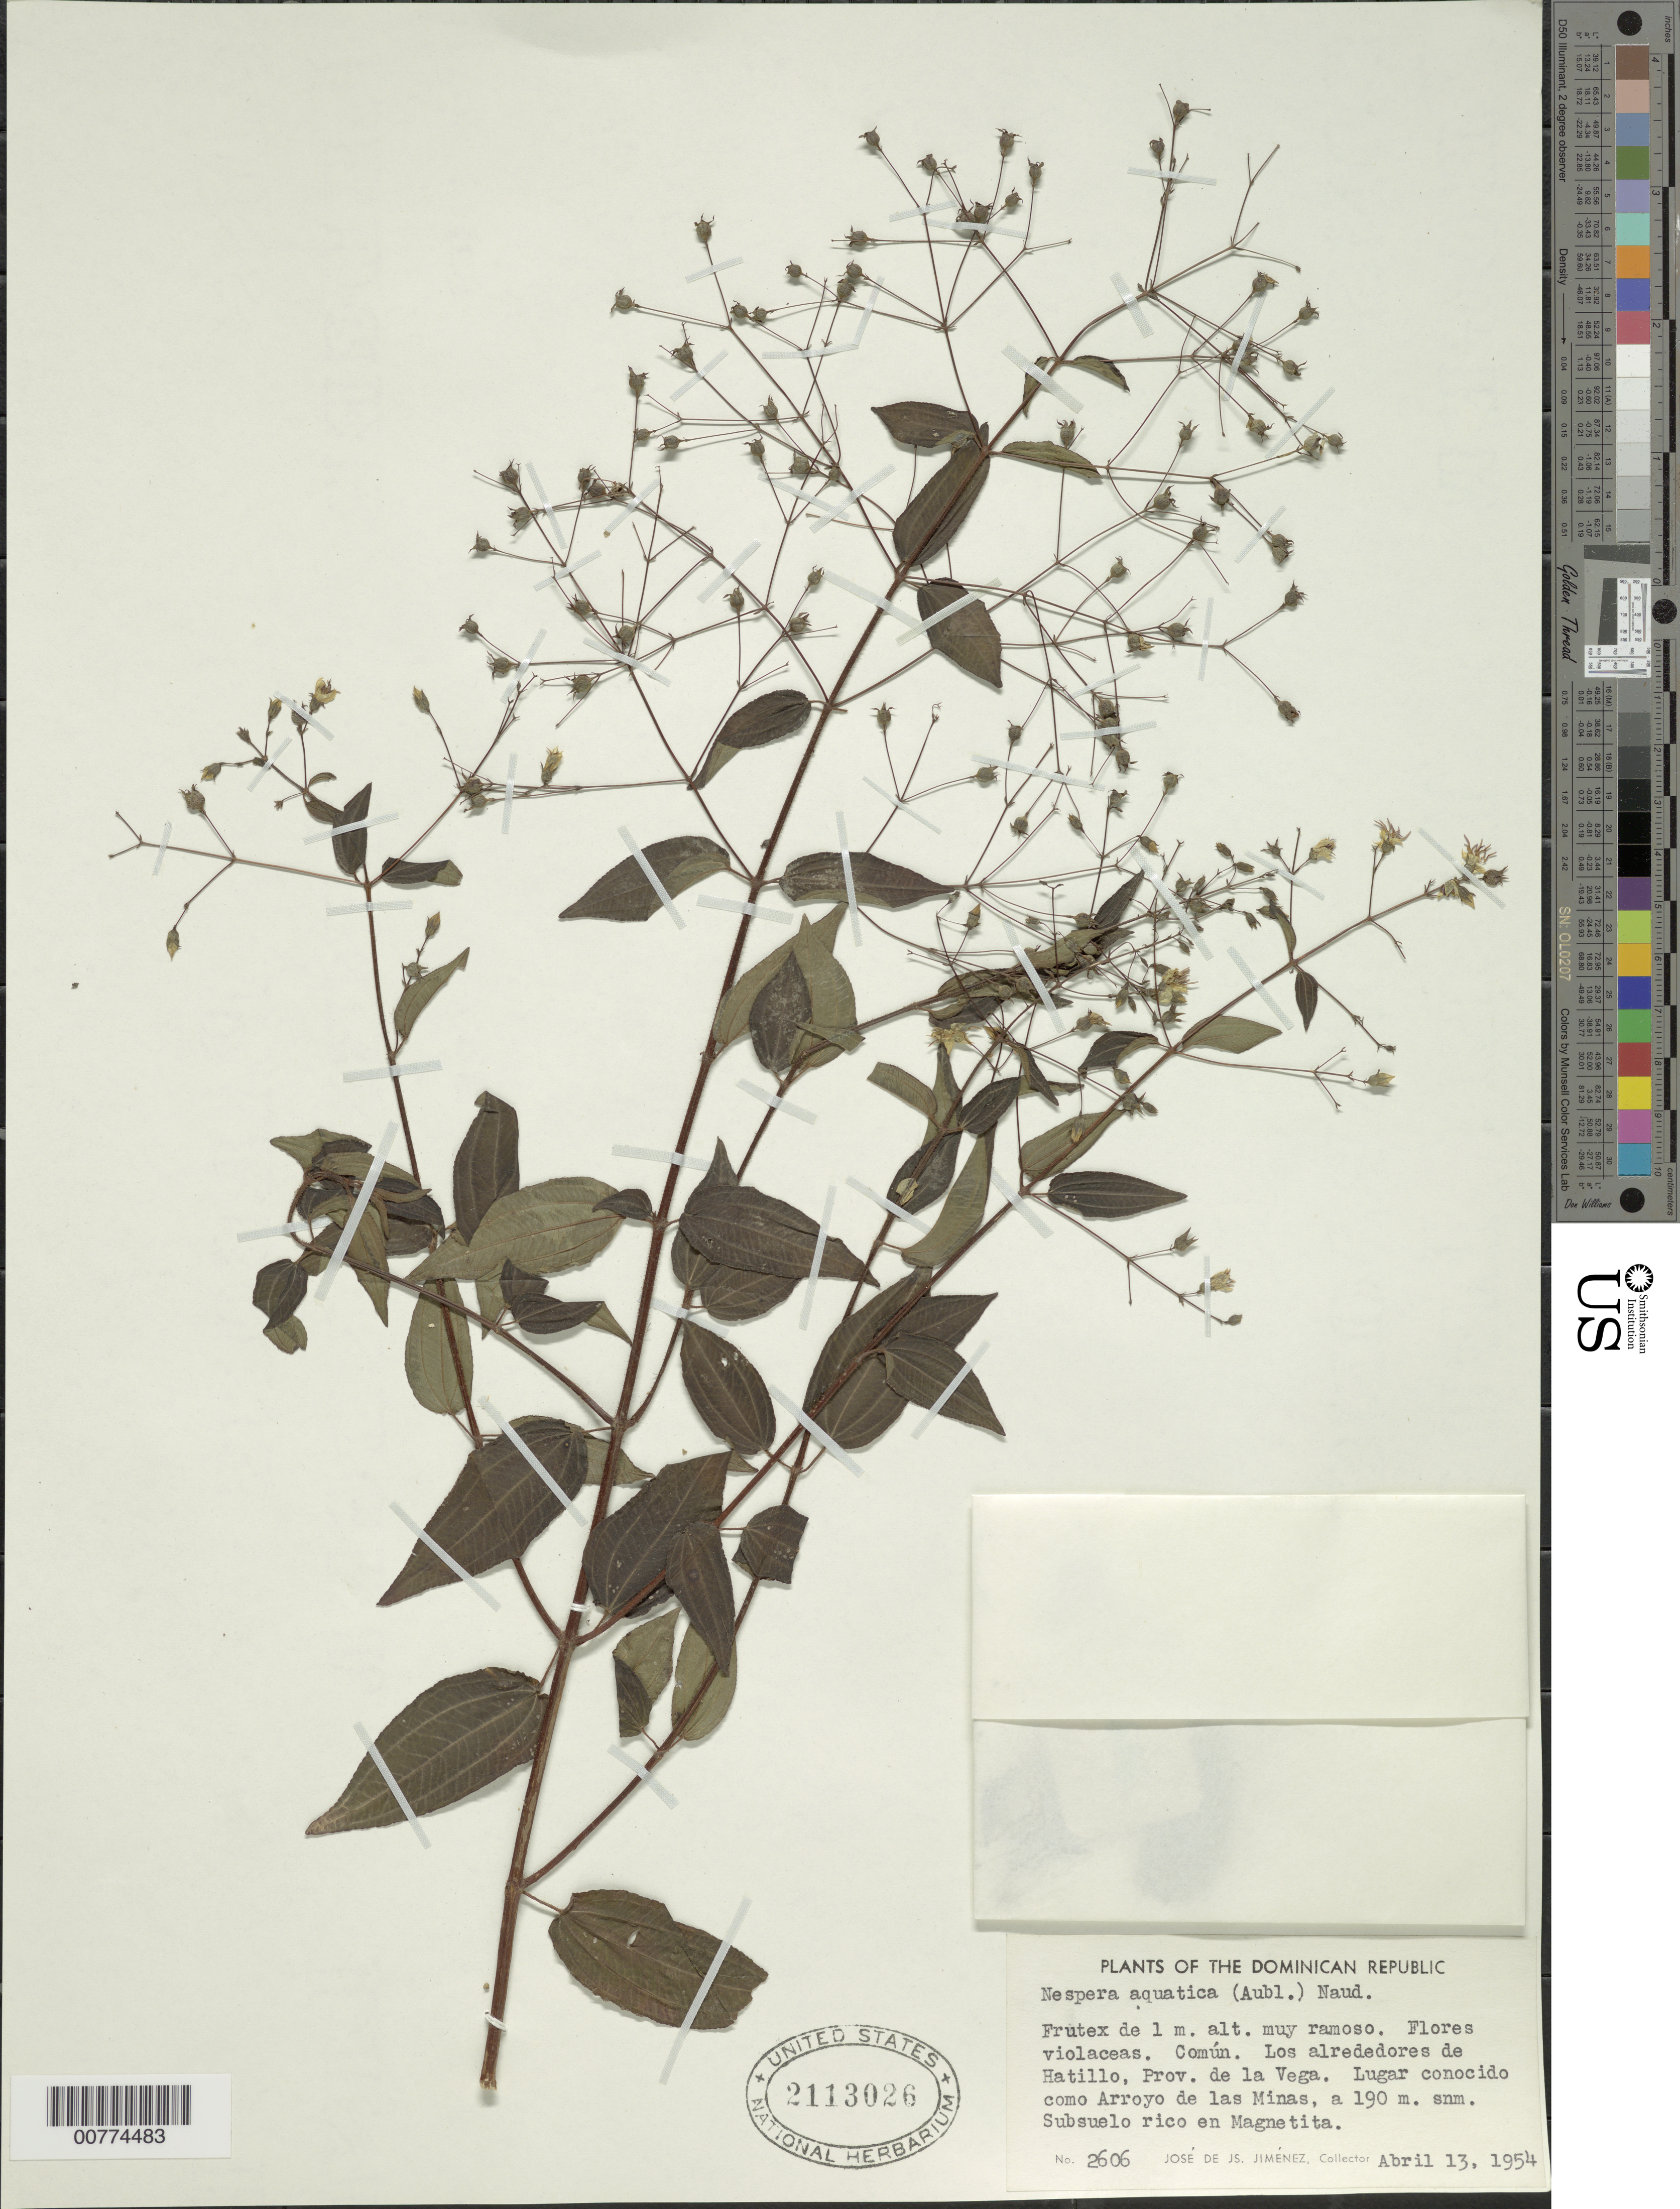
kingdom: Plantae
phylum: Tracheophyta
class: Magnoliopsida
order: Myrtales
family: Melastomataceae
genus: Nepsera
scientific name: Nepsera aquatica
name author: (Aubl.) Naudin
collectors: J. J. Jiménez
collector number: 2606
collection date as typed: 13 Apr 1954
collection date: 1954-04-13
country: Dominican Republic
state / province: La Vega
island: Hispaniola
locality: Hatillo surroundings, place know as Arroyo de las Minas.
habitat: Soil rich in magnetite.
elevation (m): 190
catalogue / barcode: US 2113026